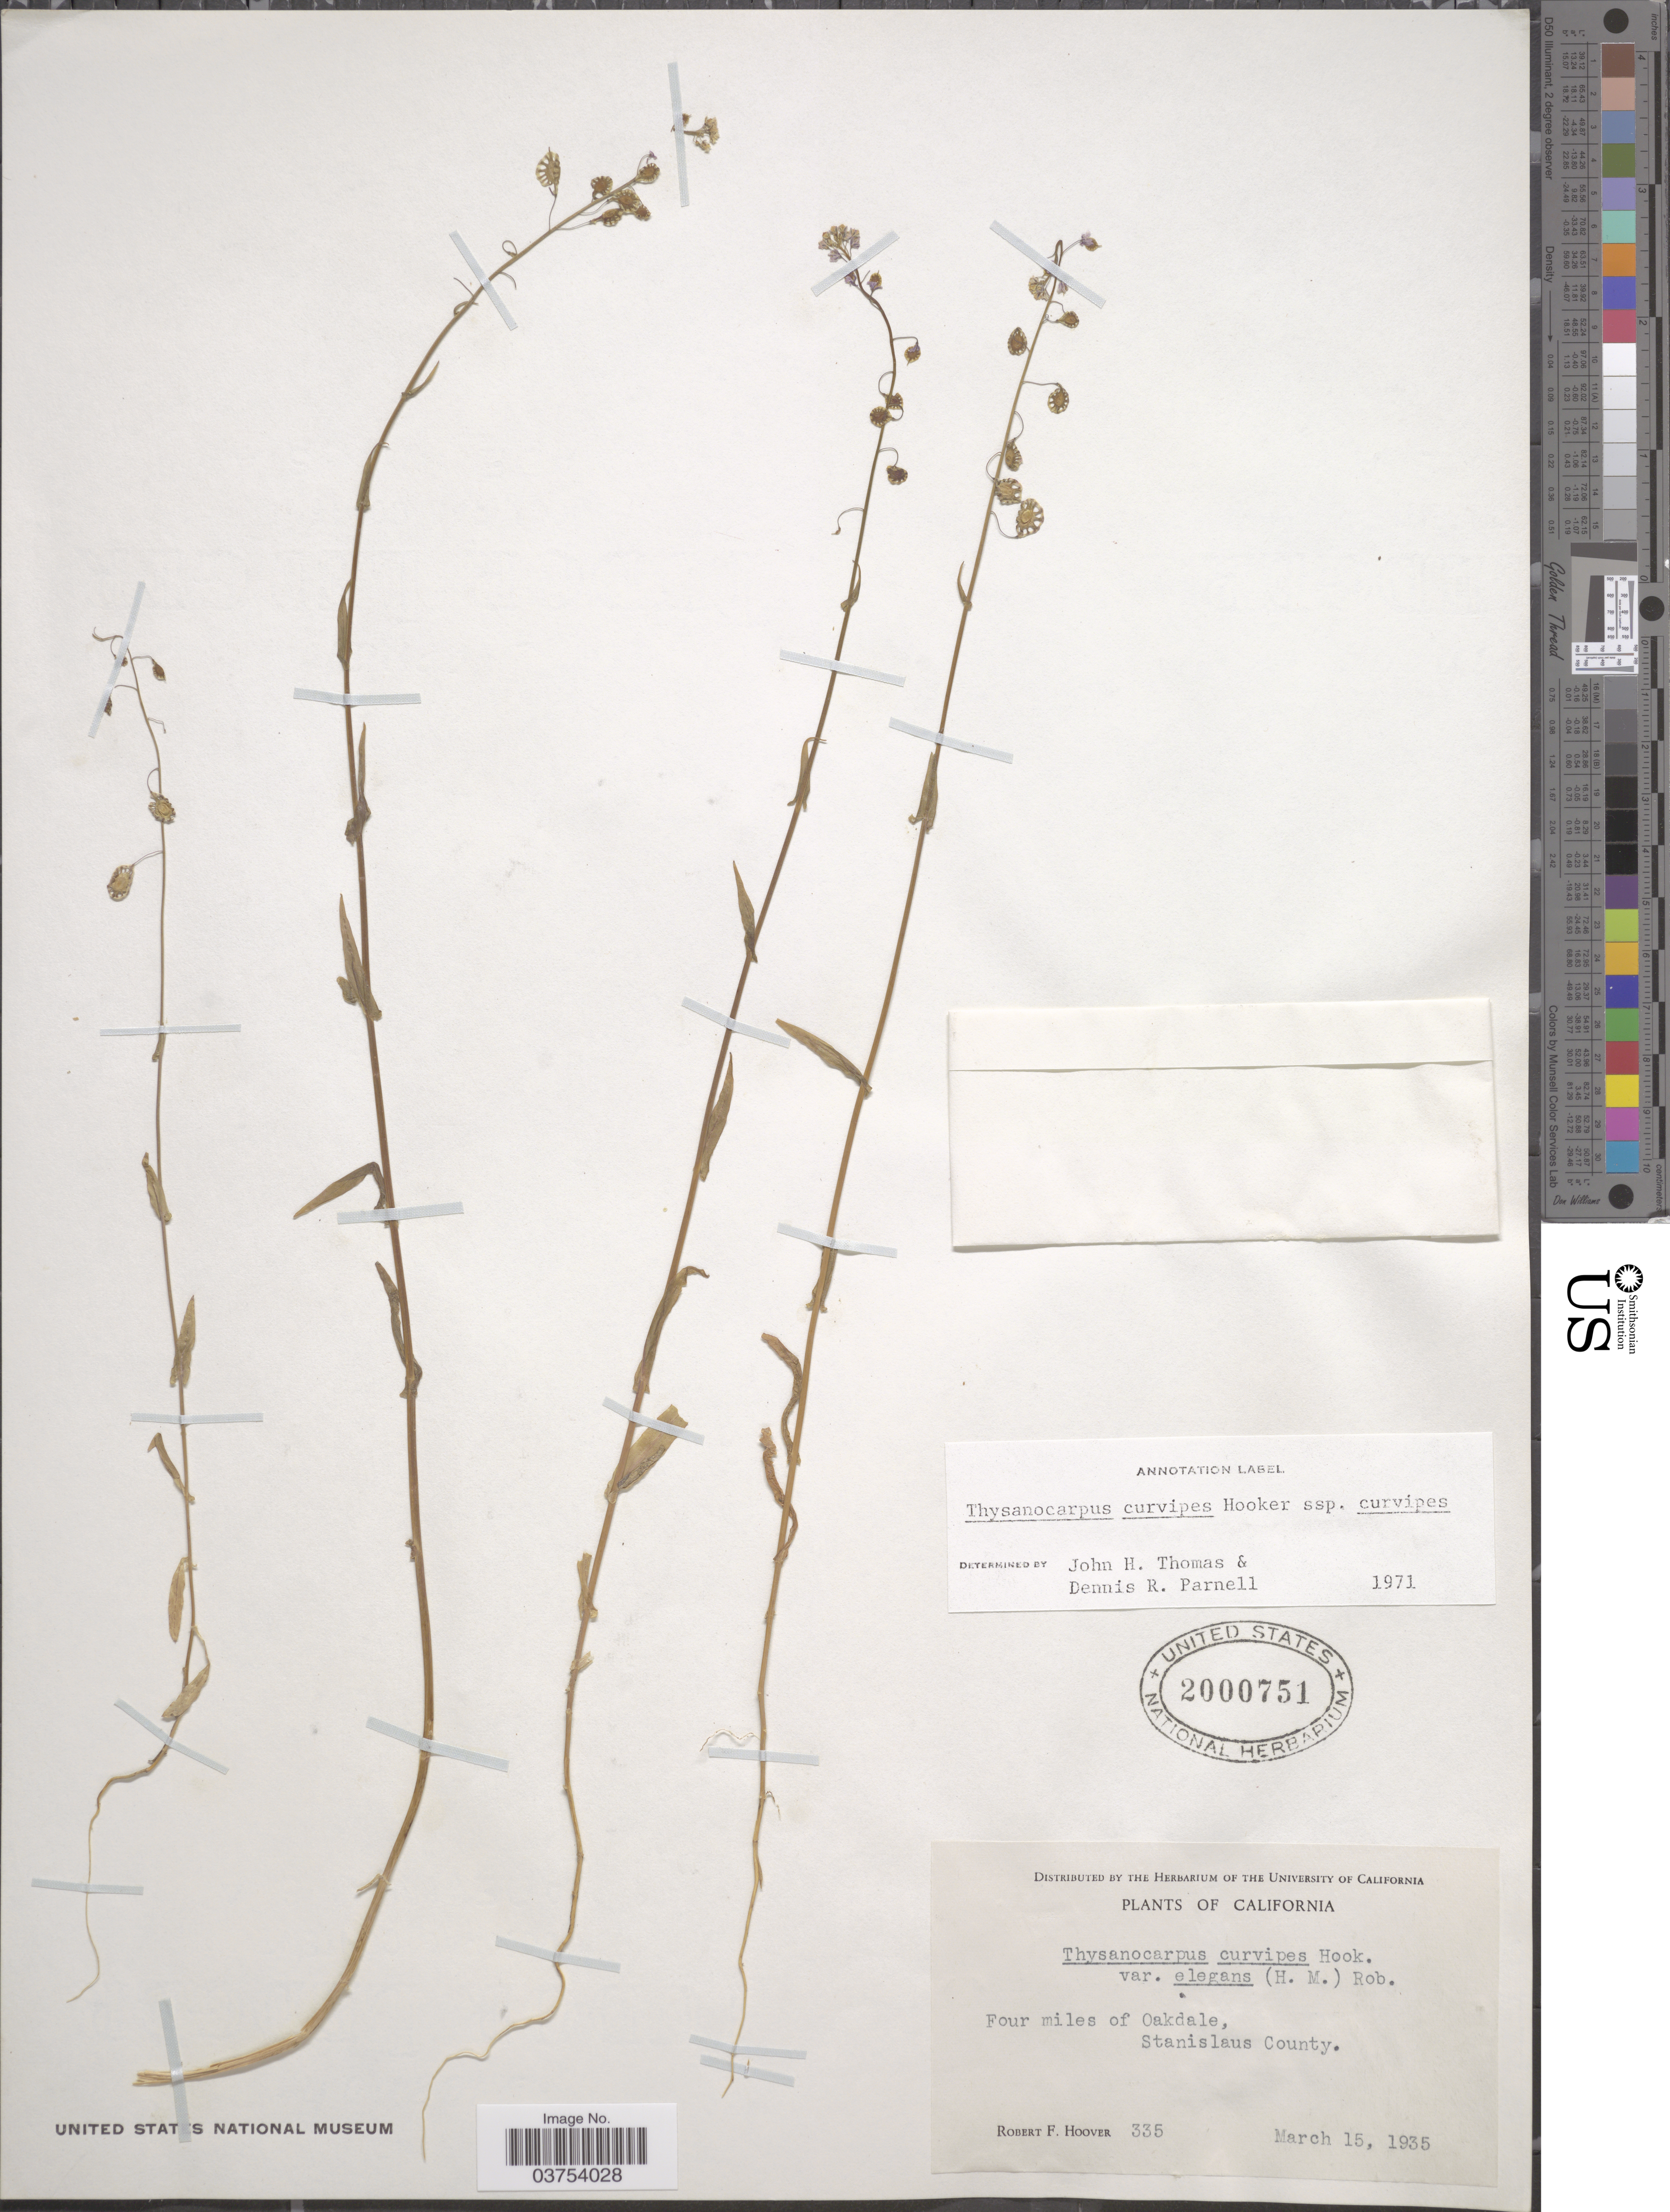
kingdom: Plantae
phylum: Tracheophyta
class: Magnoliopsida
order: Brassicales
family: Brassicaceae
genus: Thysanocarpus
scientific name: Thysanocarpus curvipes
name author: Hook.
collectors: R. F. Hoover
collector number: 335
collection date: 1935-03-15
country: United States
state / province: California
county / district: Stanislaus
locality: Four miles of Oakdale, Stanislaus County.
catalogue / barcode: US 2000751